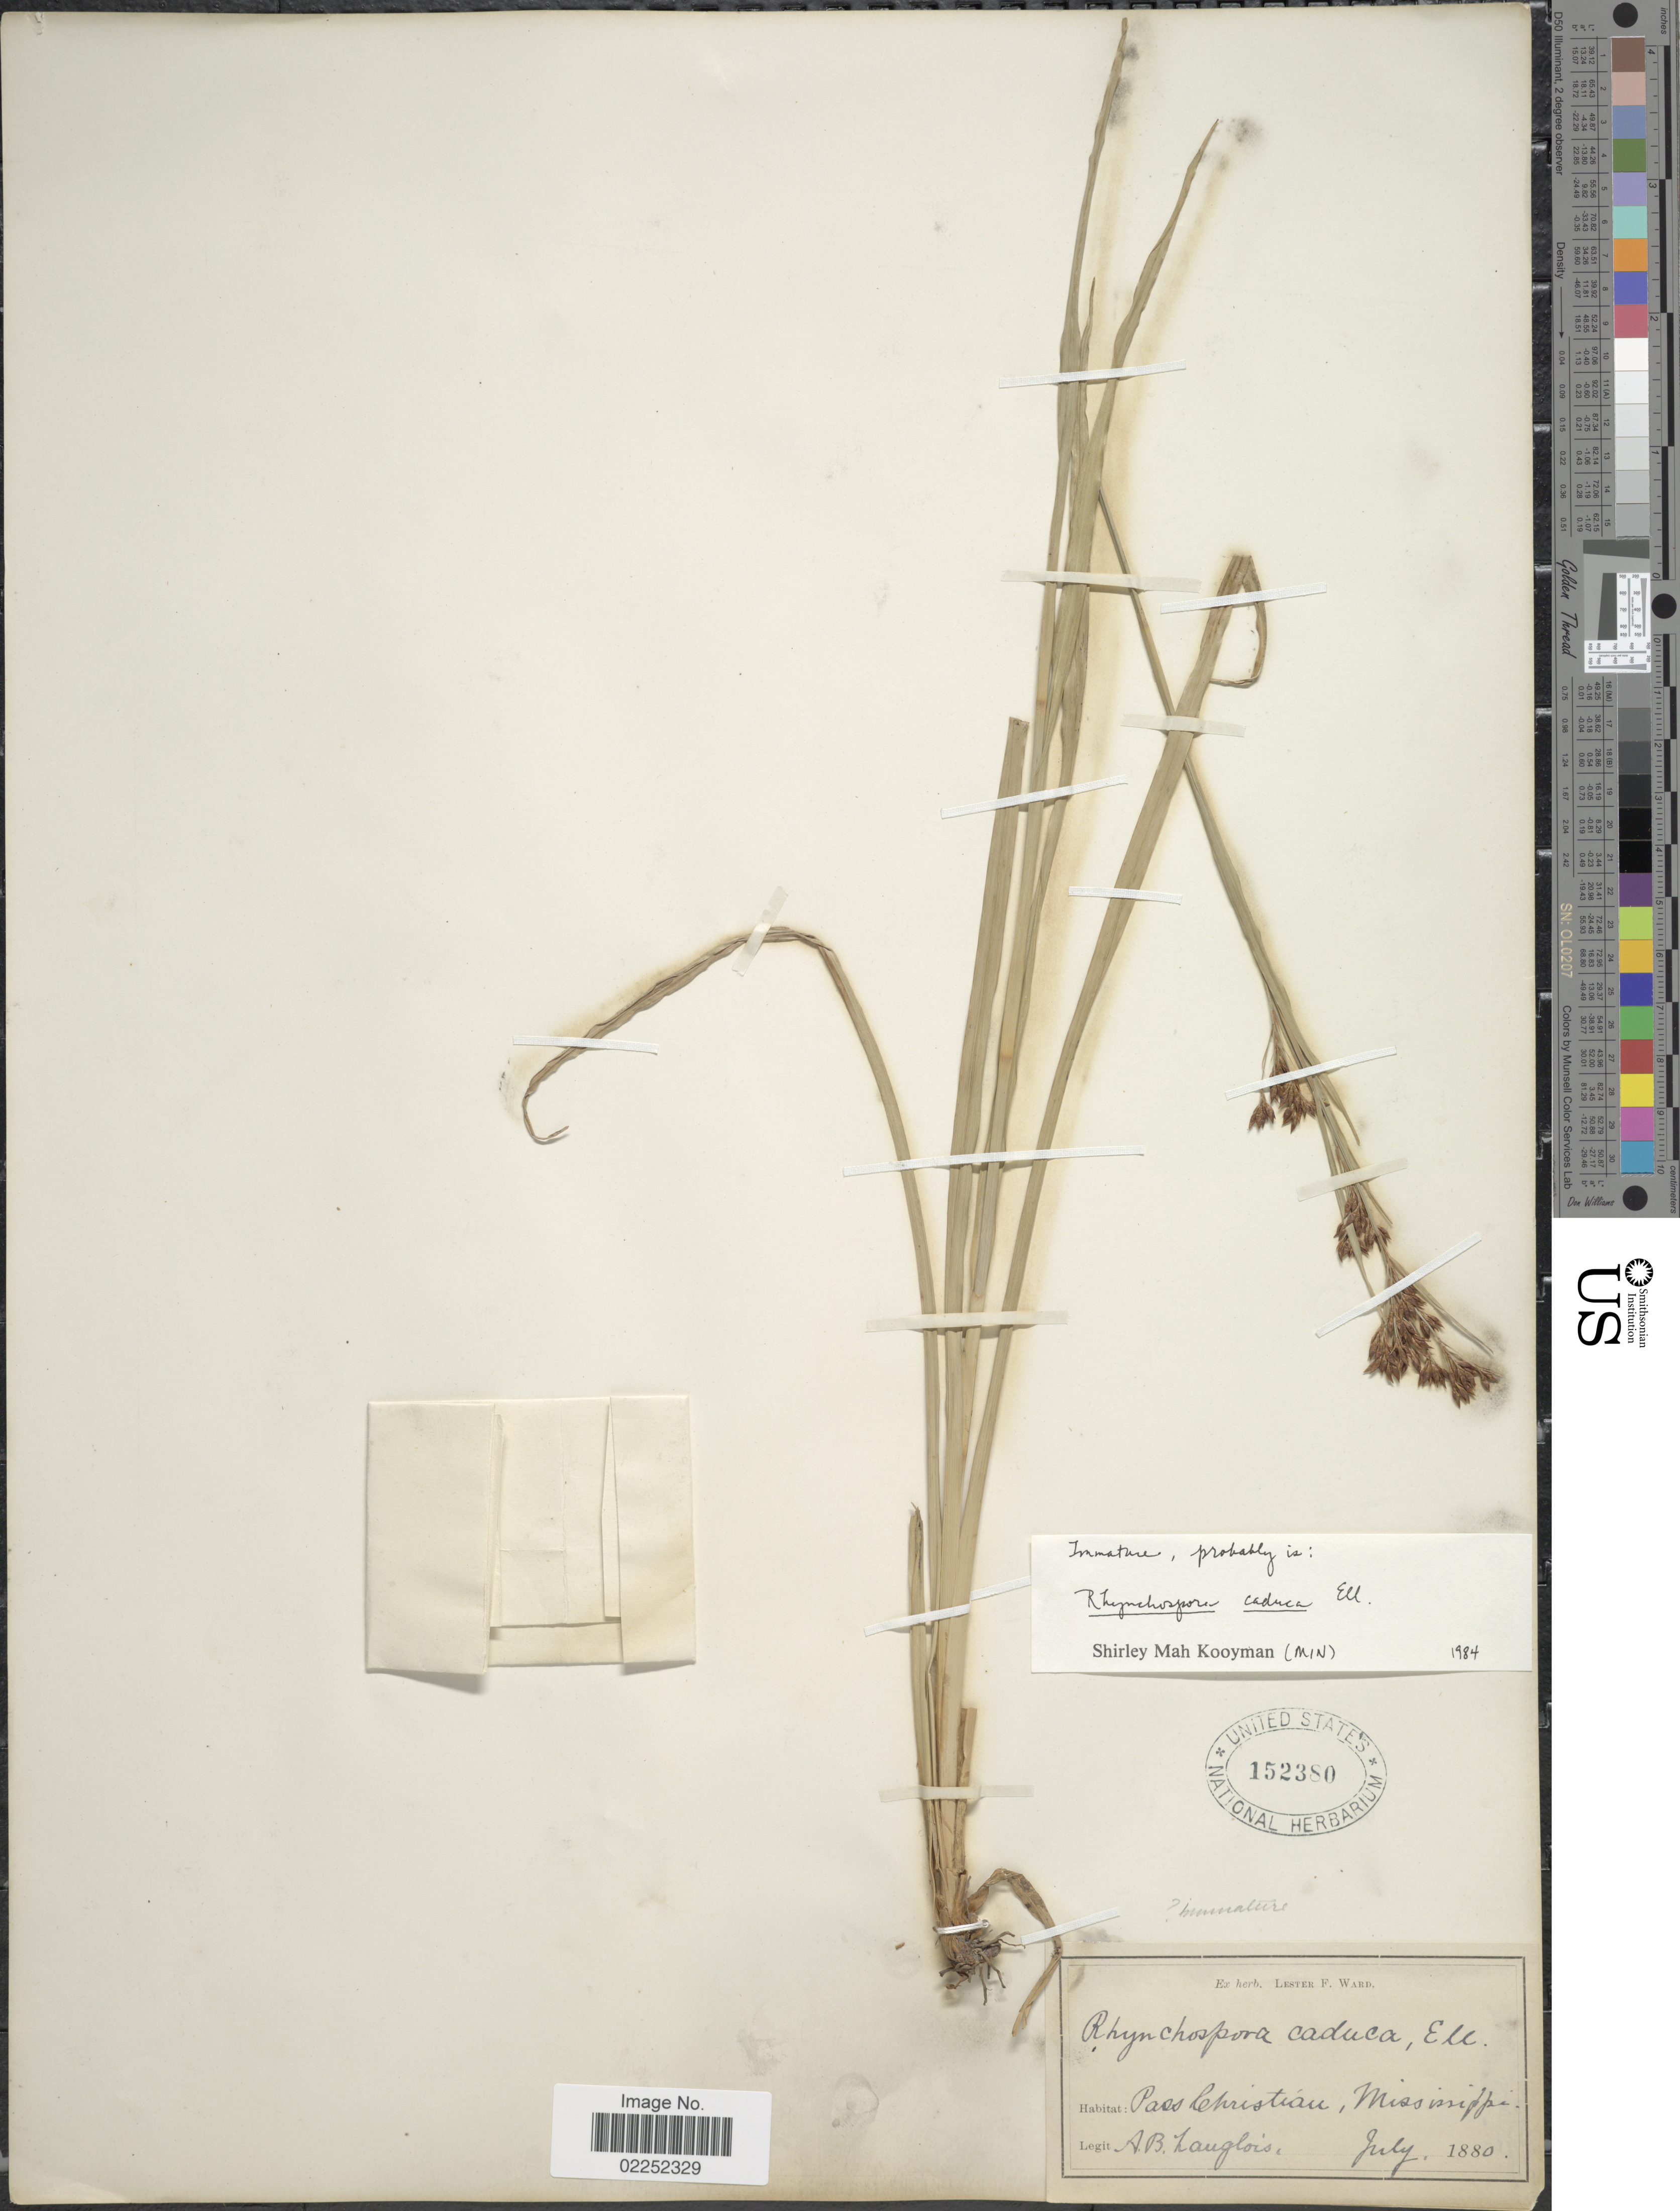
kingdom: Plantae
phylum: Tracheophyta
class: Liliopsida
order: Poales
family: Cyperaceae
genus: Rhynchospora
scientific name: Rhynchospora caduca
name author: Elliott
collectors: A. Langlois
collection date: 1880-07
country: United States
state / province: Mississippi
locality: Pass Christian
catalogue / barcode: US 152380